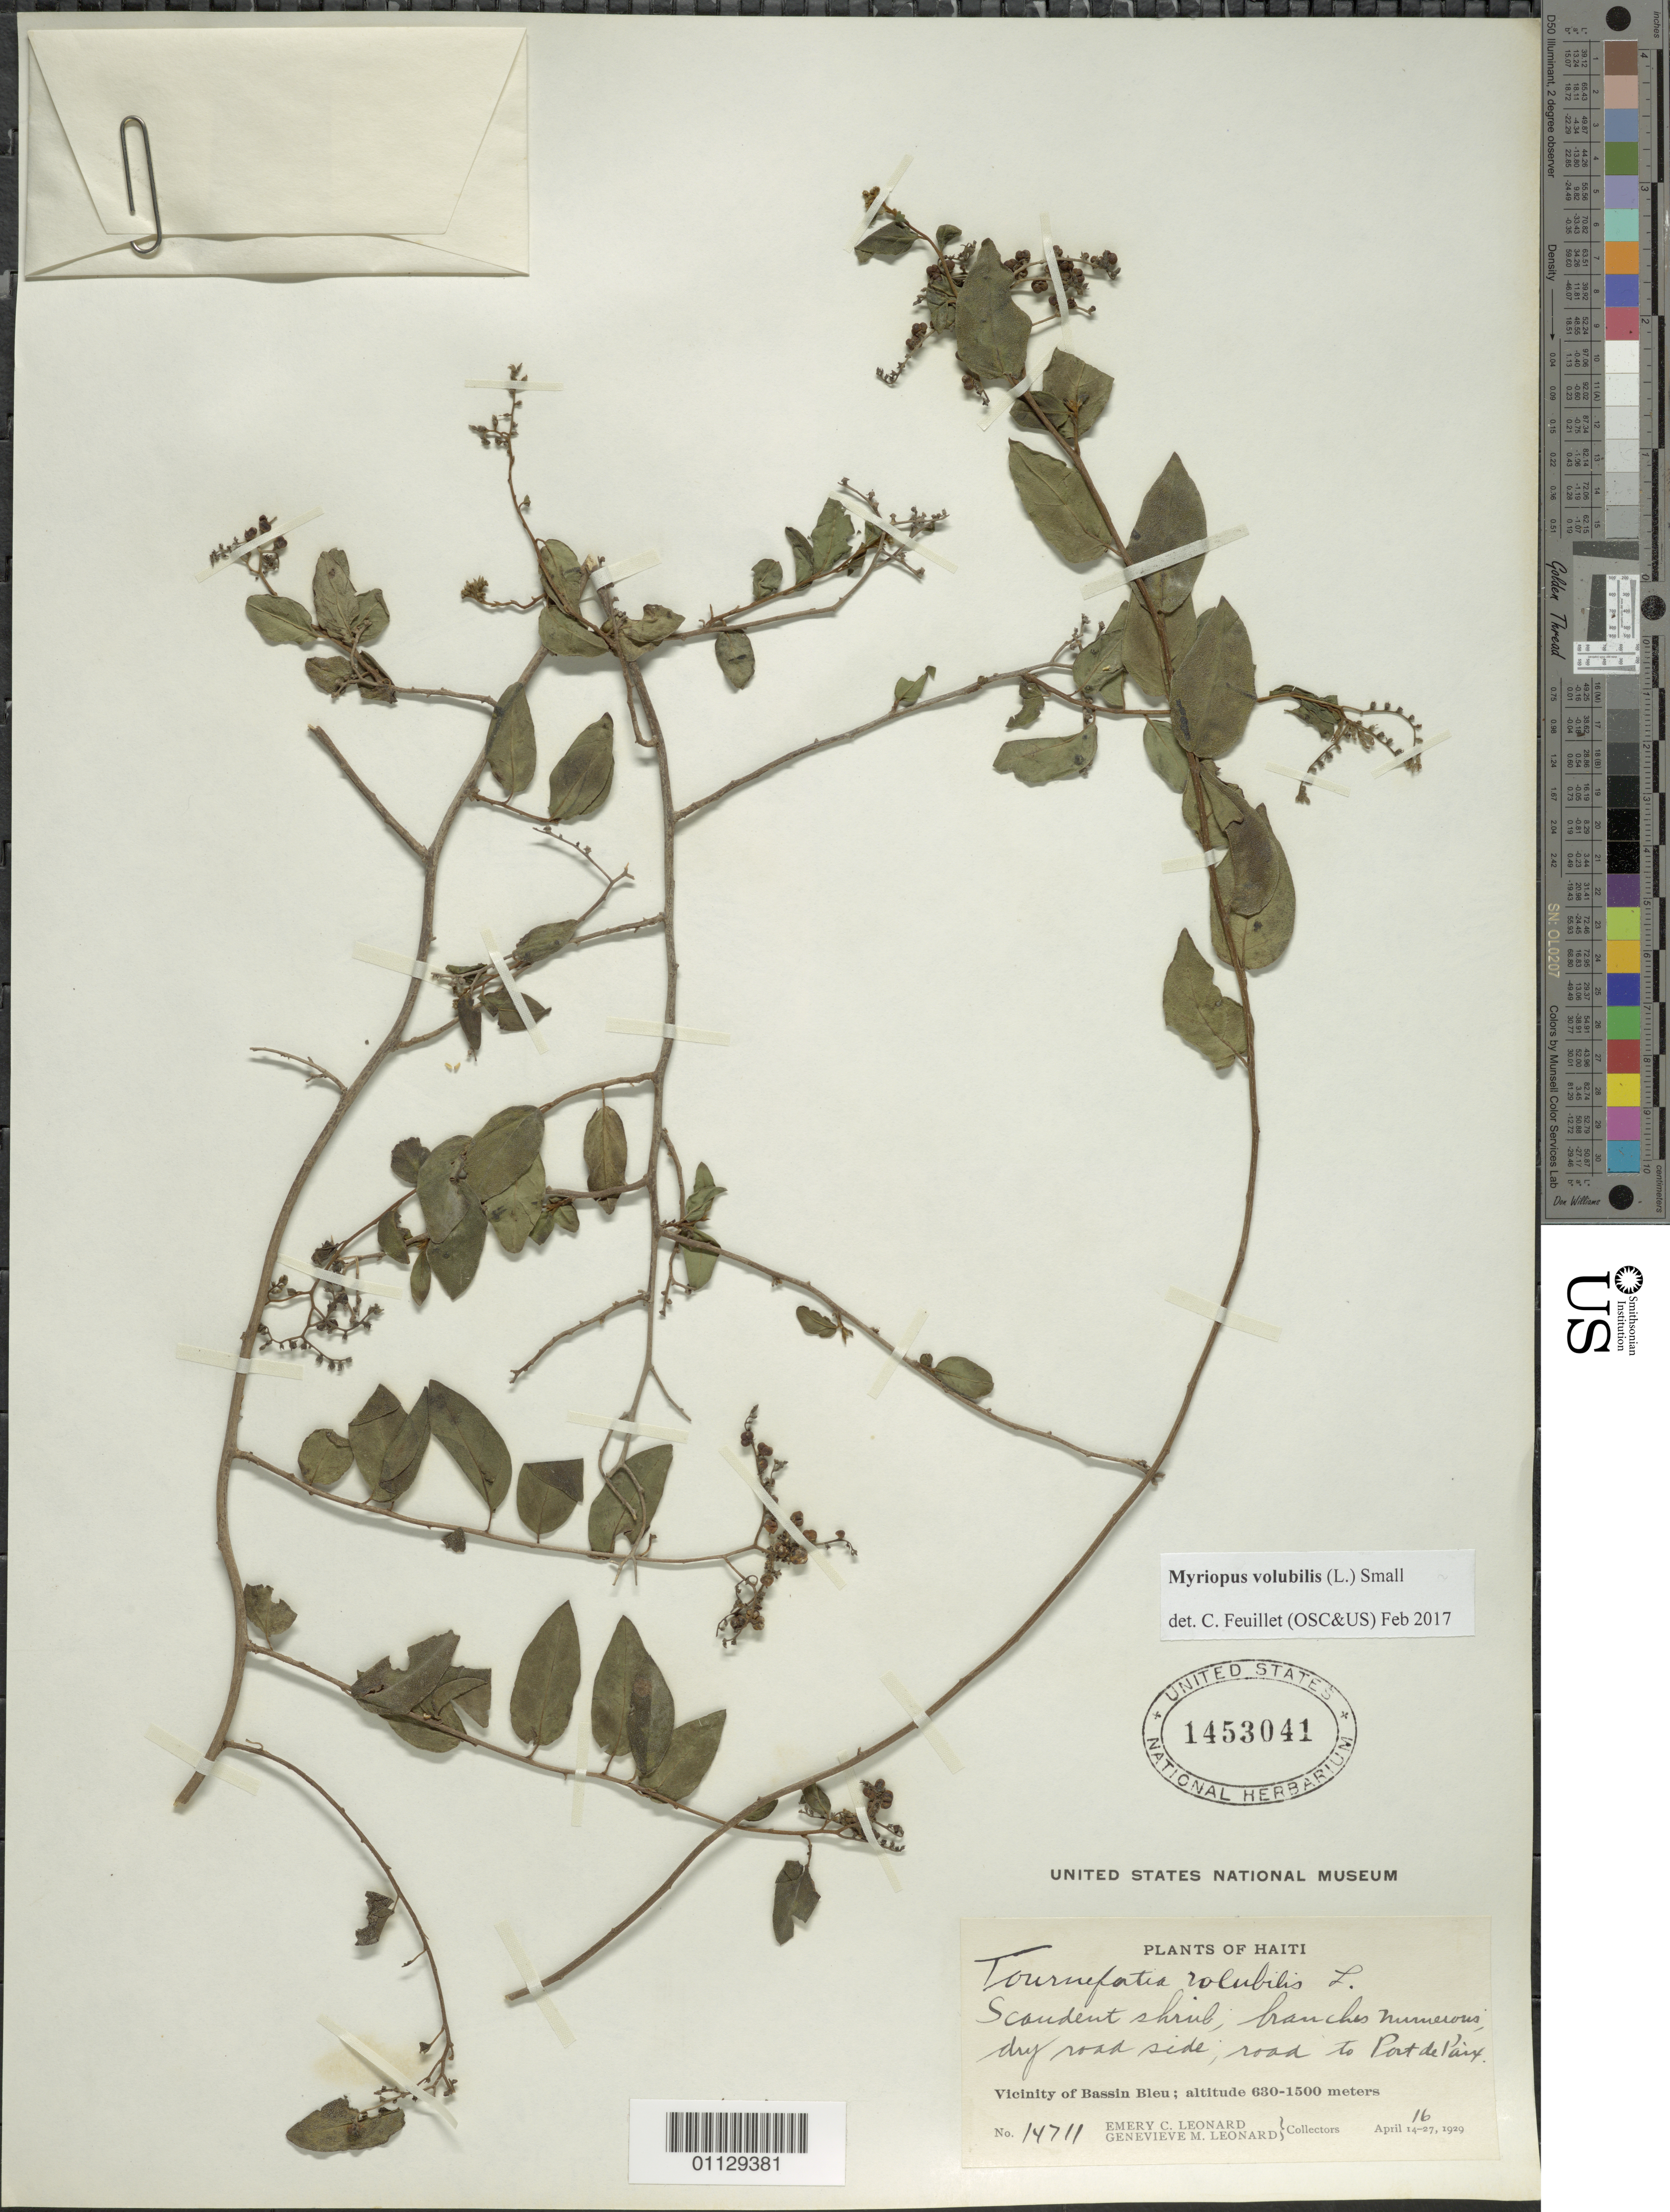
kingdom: Plantae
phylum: Tracheophyta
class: Magnoliopsida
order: Boraginales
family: Heliotropiaceae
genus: Myriopus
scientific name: Myriopus volubilis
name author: (L.) Small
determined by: Feuillet, C.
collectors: E. C. Leonard & G. M. Leonard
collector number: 14711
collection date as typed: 16 Apr 1929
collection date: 1929-04-16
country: Haiti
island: Hispaniola I.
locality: Bassin Bleu vicinity, road to Port de Paix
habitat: Dry roadside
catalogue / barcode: US 1453041